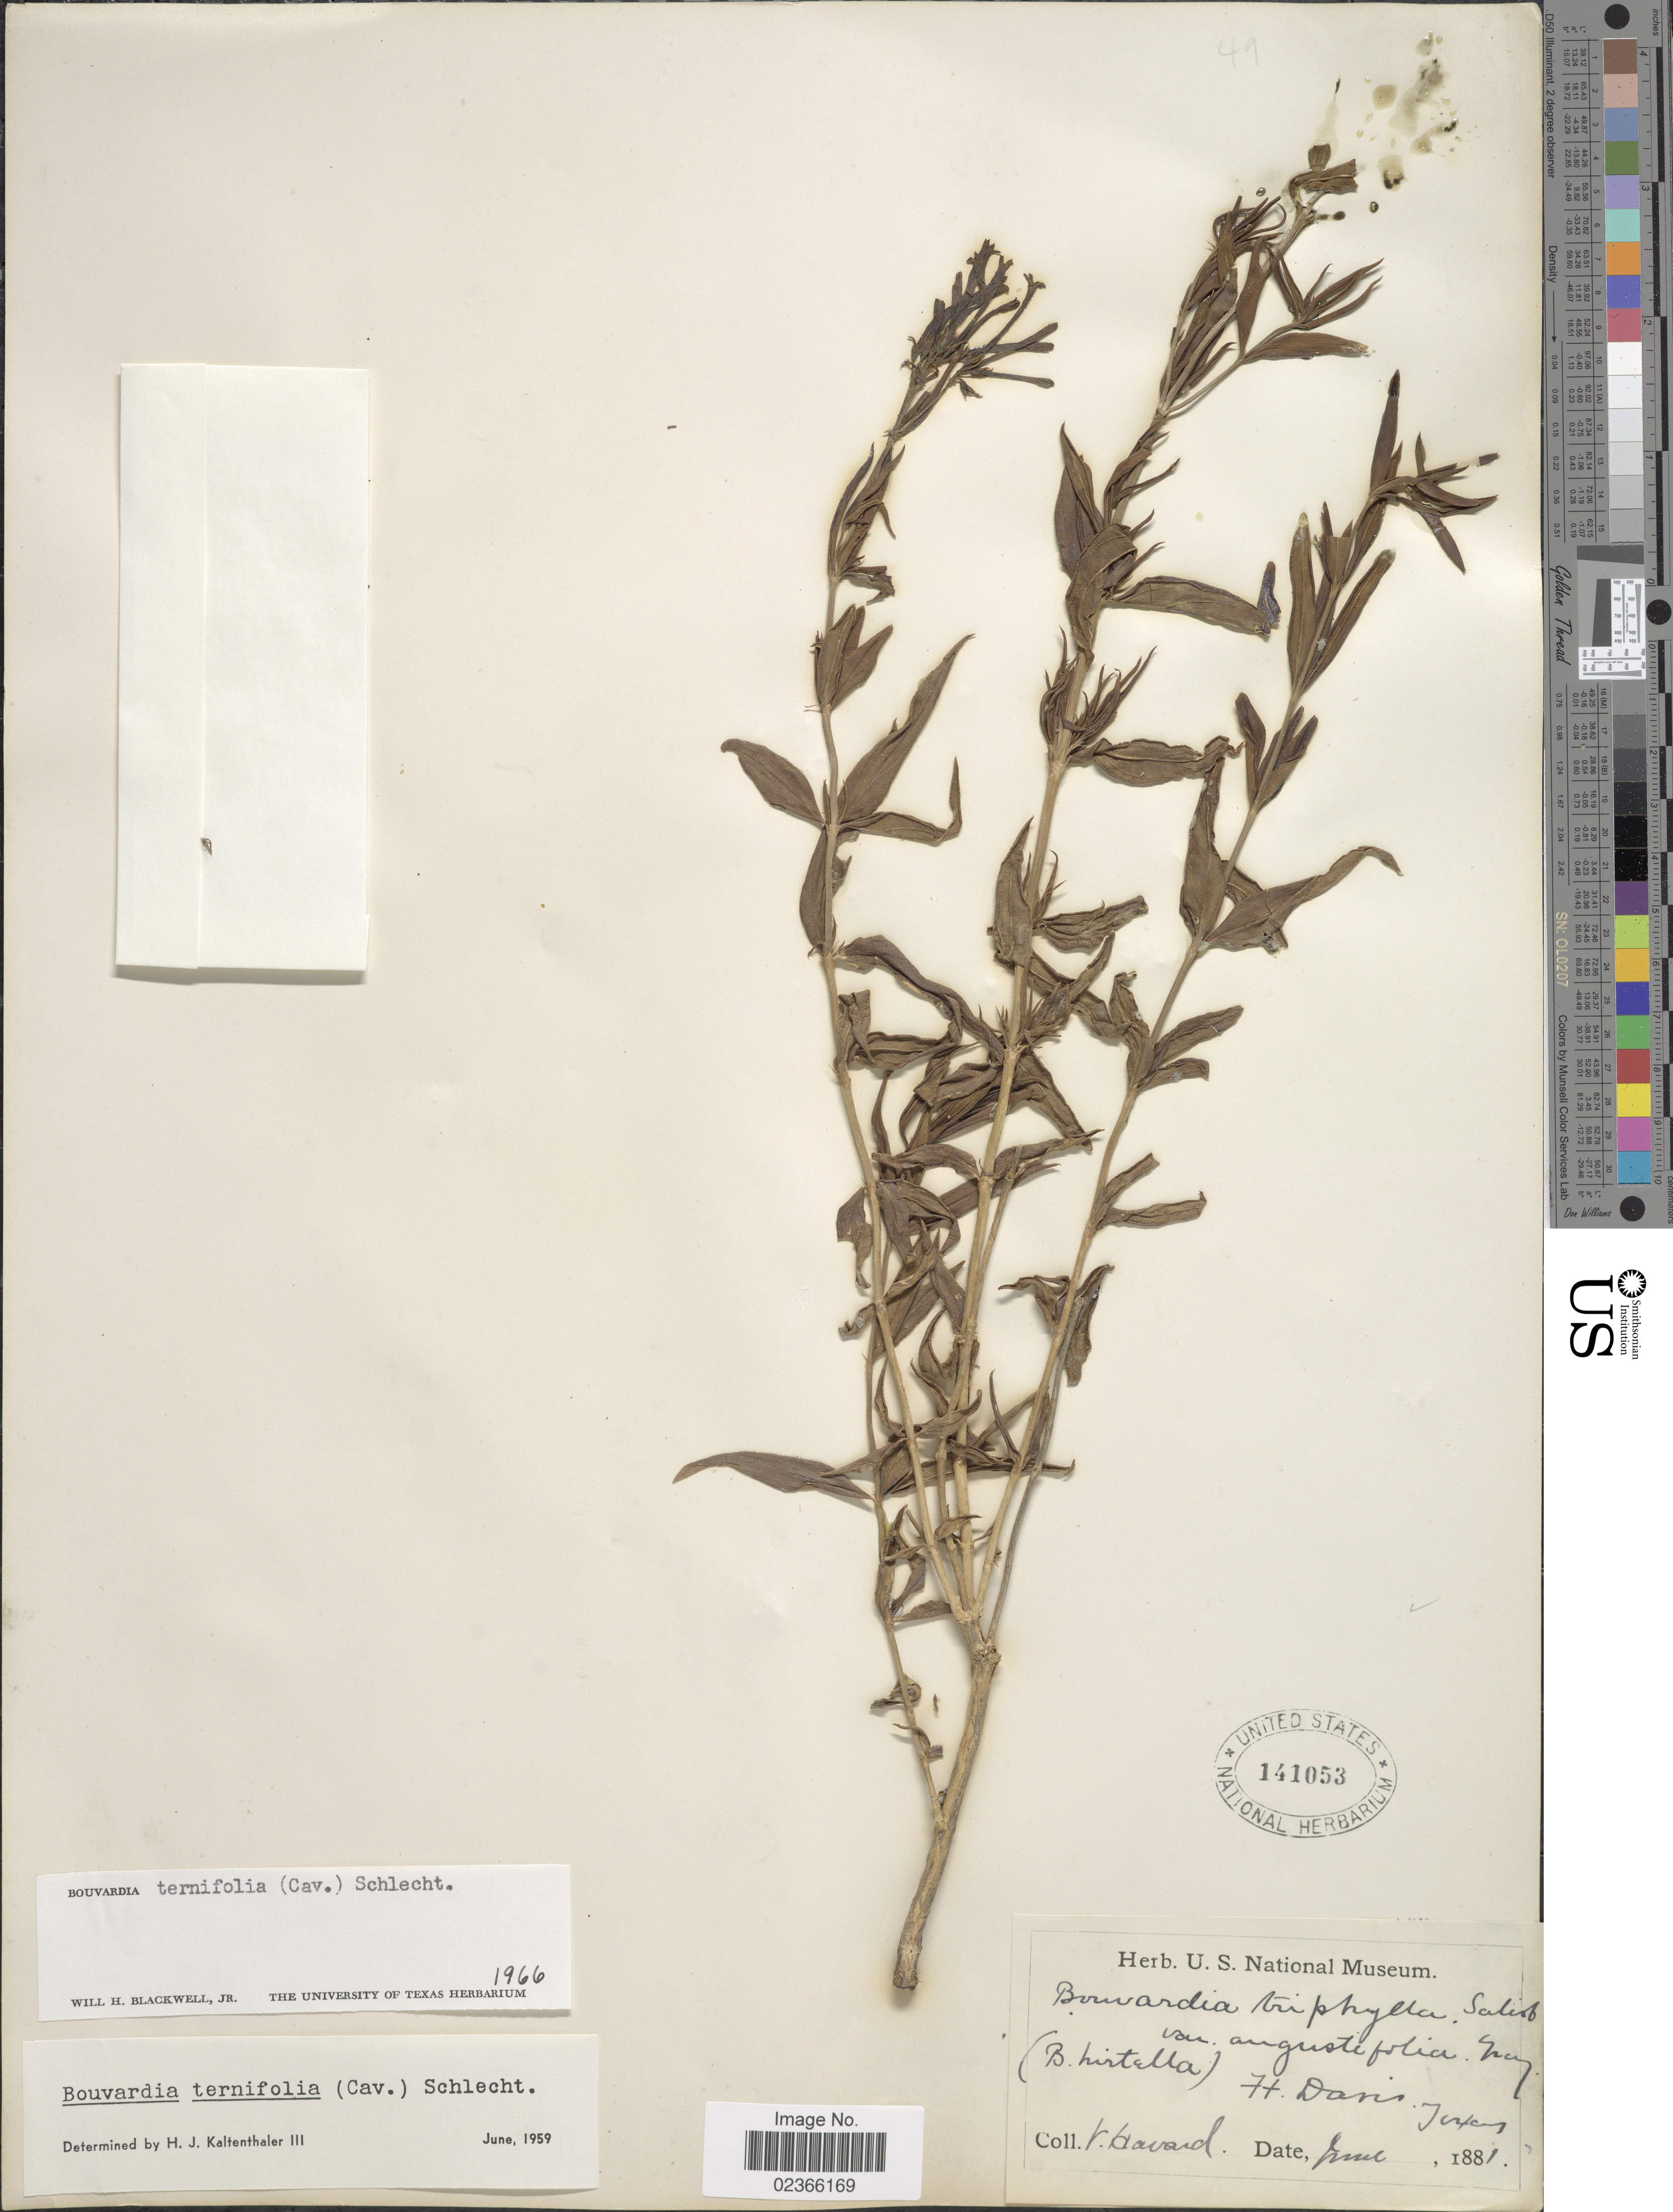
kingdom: Plantae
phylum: Tracheophyta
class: Magnoliopsida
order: Gentianales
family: Rubiaceae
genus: Bouvardia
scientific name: Bouvardia ternifolia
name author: (Cav.) Schltdl.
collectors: V. Harvard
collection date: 1881-06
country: United States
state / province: Texas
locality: Ft. Davis, Texas.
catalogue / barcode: US 141053